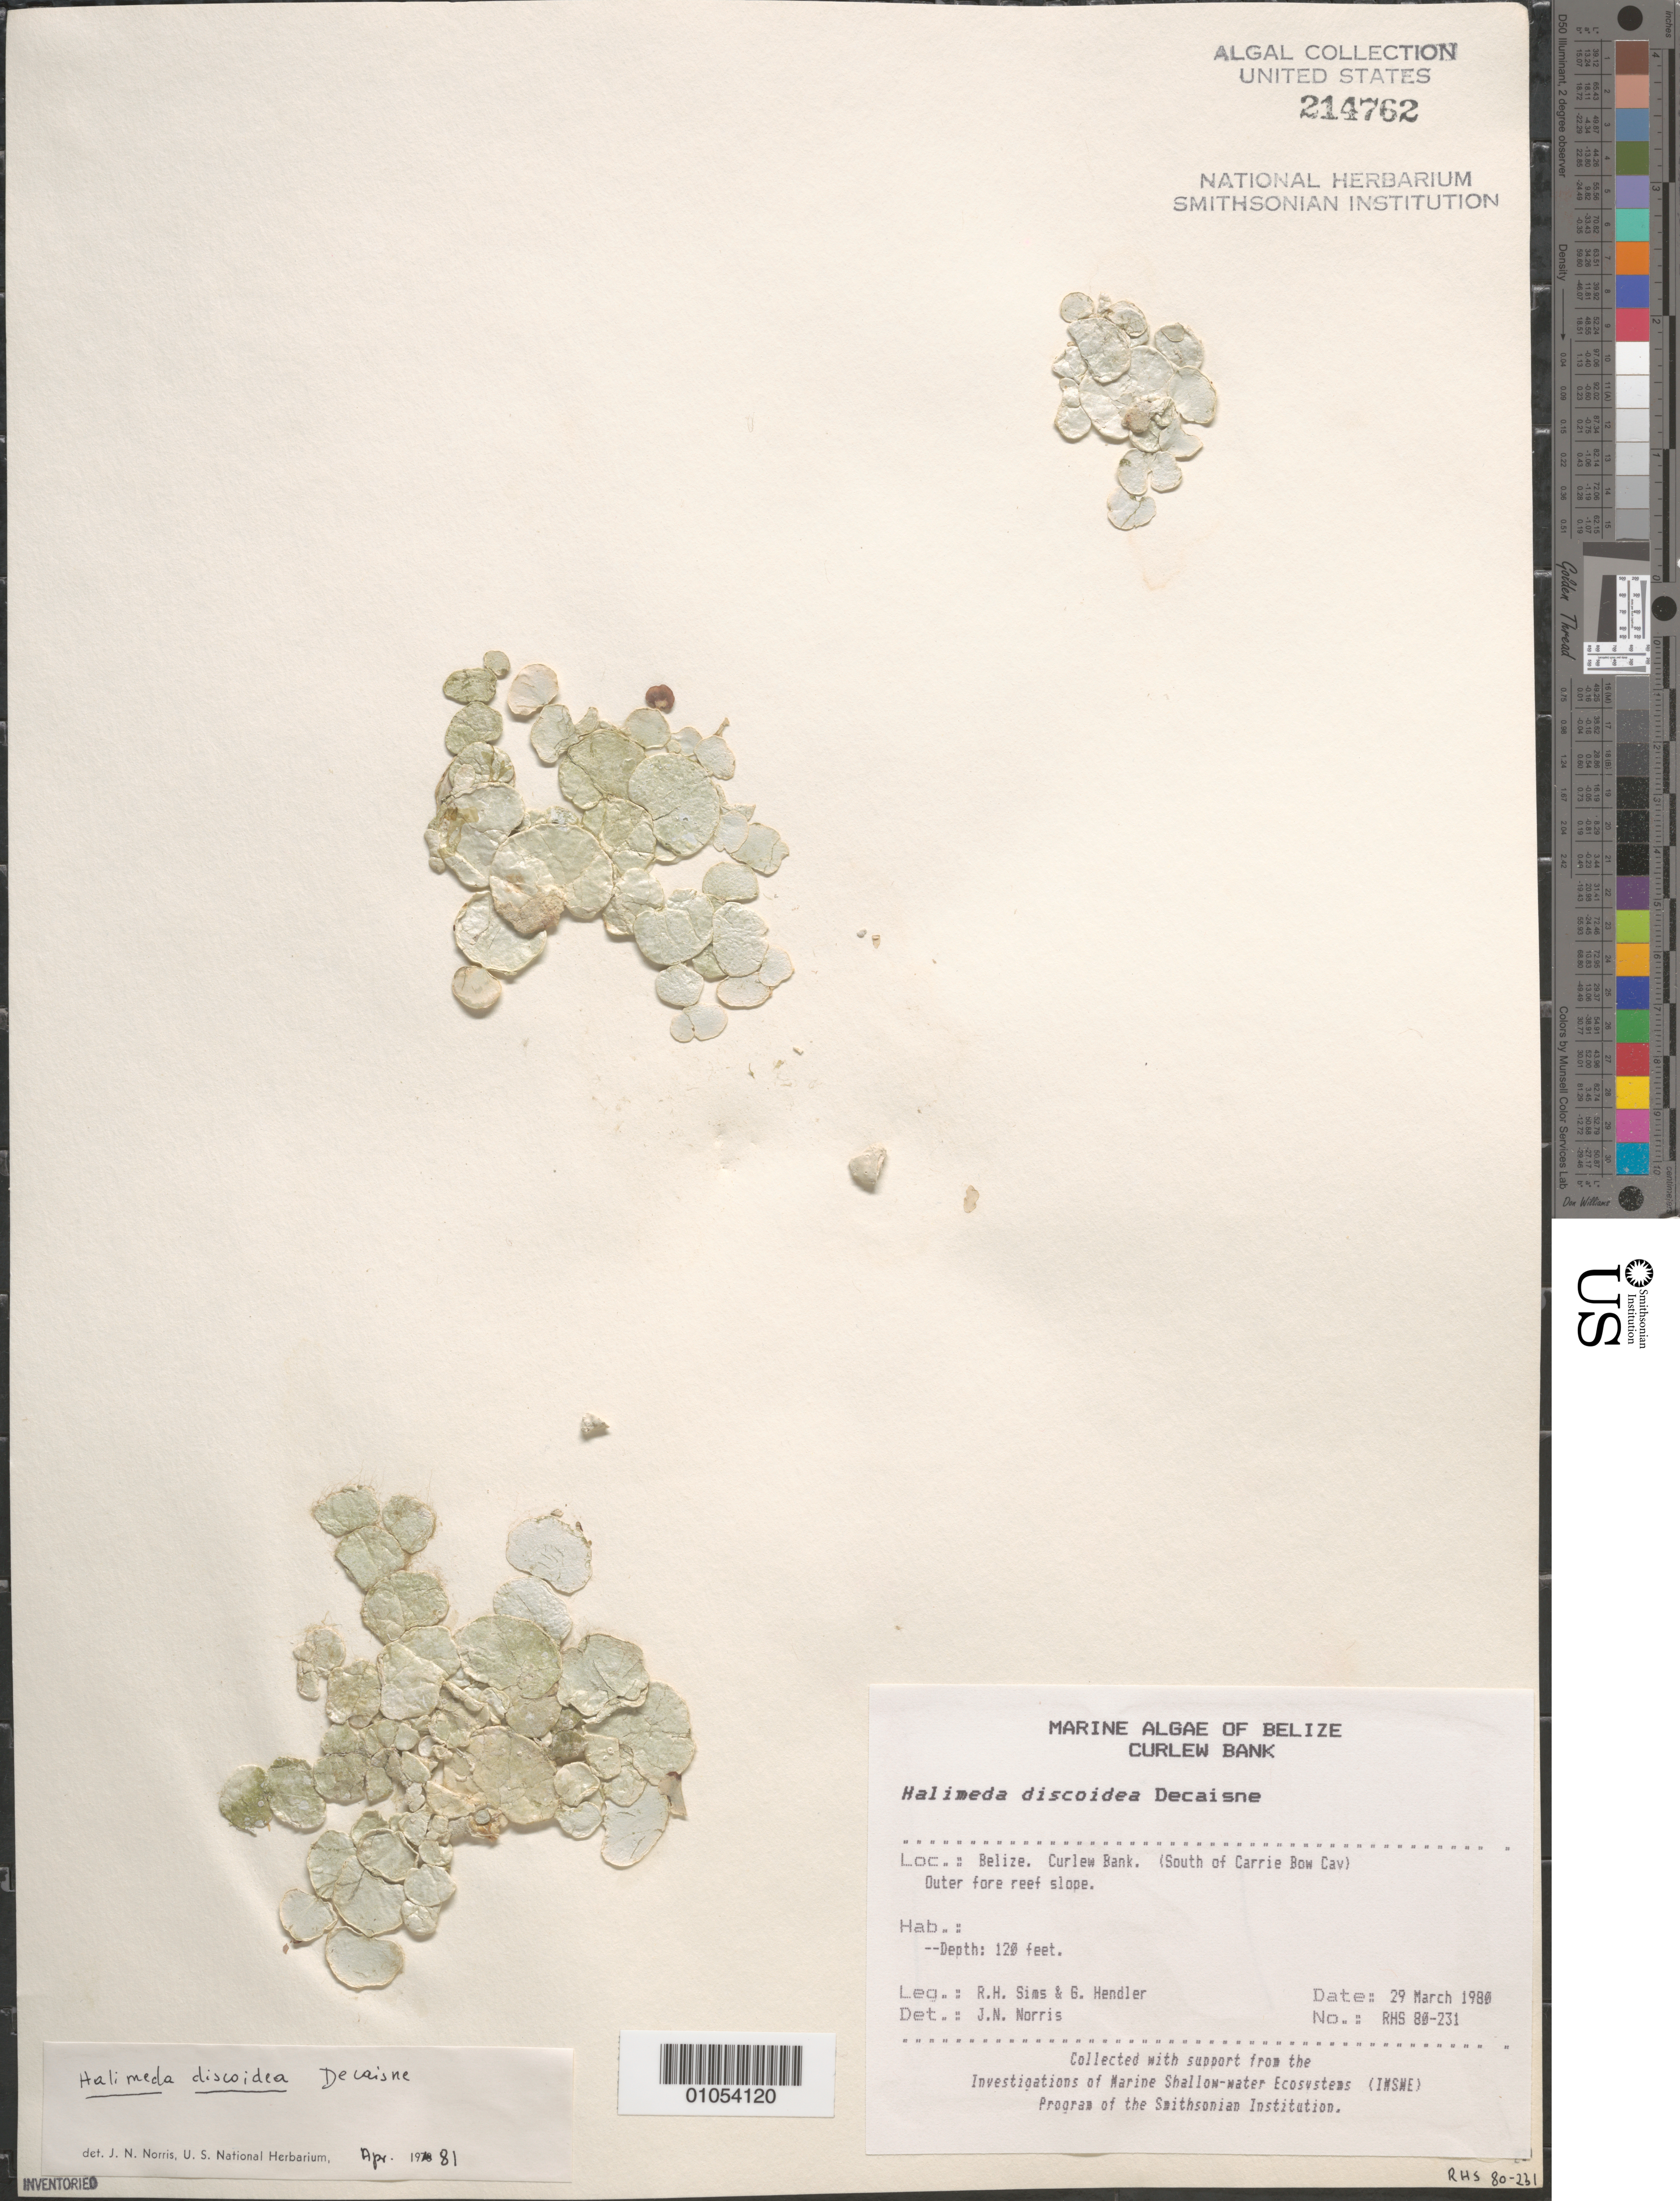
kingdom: Plantae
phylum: Chlorophyta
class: Ulvophyceae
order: Bryopsidales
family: Halimedaceae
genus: Halimeda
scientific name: Halimeda discoidea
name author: Decne.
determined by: Norris, James N.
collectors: R. H. Sims & G. Hendler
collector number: RHS 80-231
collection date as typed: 29 Mar 1980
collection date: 1980-03-29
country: Belize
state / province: Stann Creek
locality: Curlew Bank (south of Carrie Bow Cay)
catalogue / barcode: US 214762